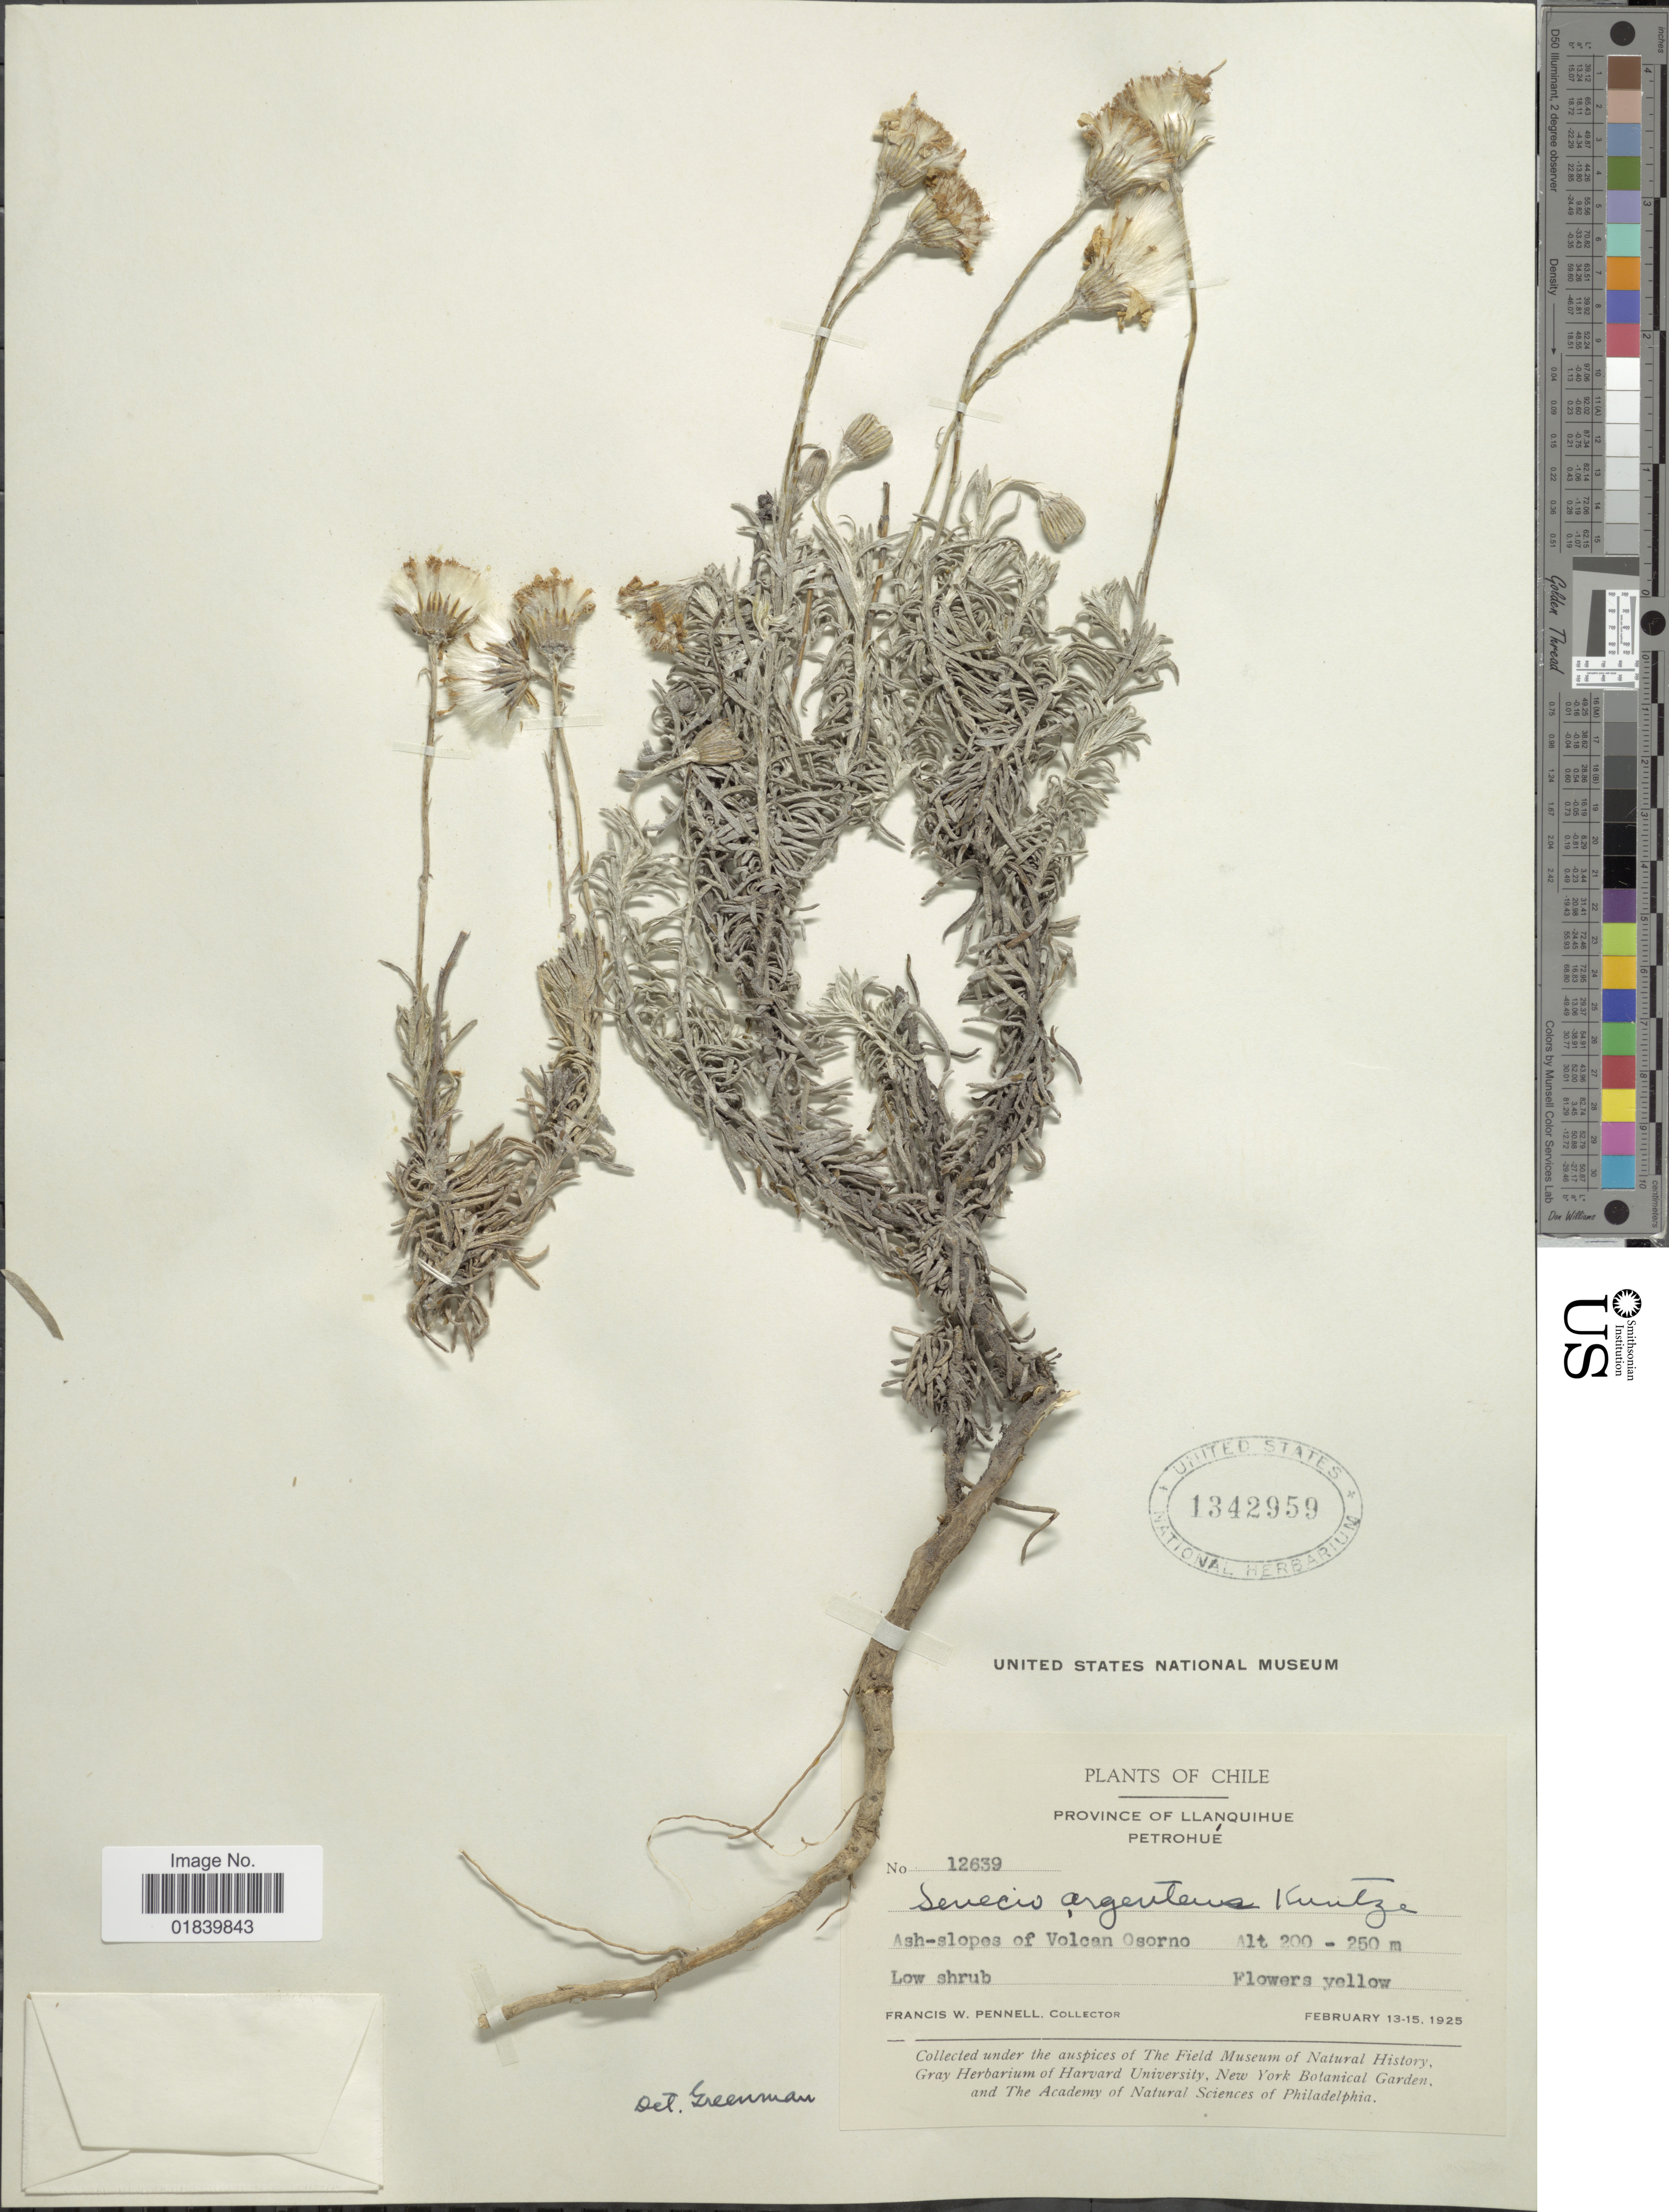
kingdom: Plantae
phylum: Tracheophyta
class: Magnoliopsida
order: Asterales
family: Asteraceae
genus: Senecio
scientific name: Senecio argenteus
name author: Kunze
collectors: F. W. Pennell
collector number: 129639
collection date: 1925-02-13/1925-02-15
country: Chile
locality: Chile. Province of Llanquihue, Petrohue. Ash-slopes of Volan Osorno.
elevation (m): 200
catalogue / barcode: US 1342959